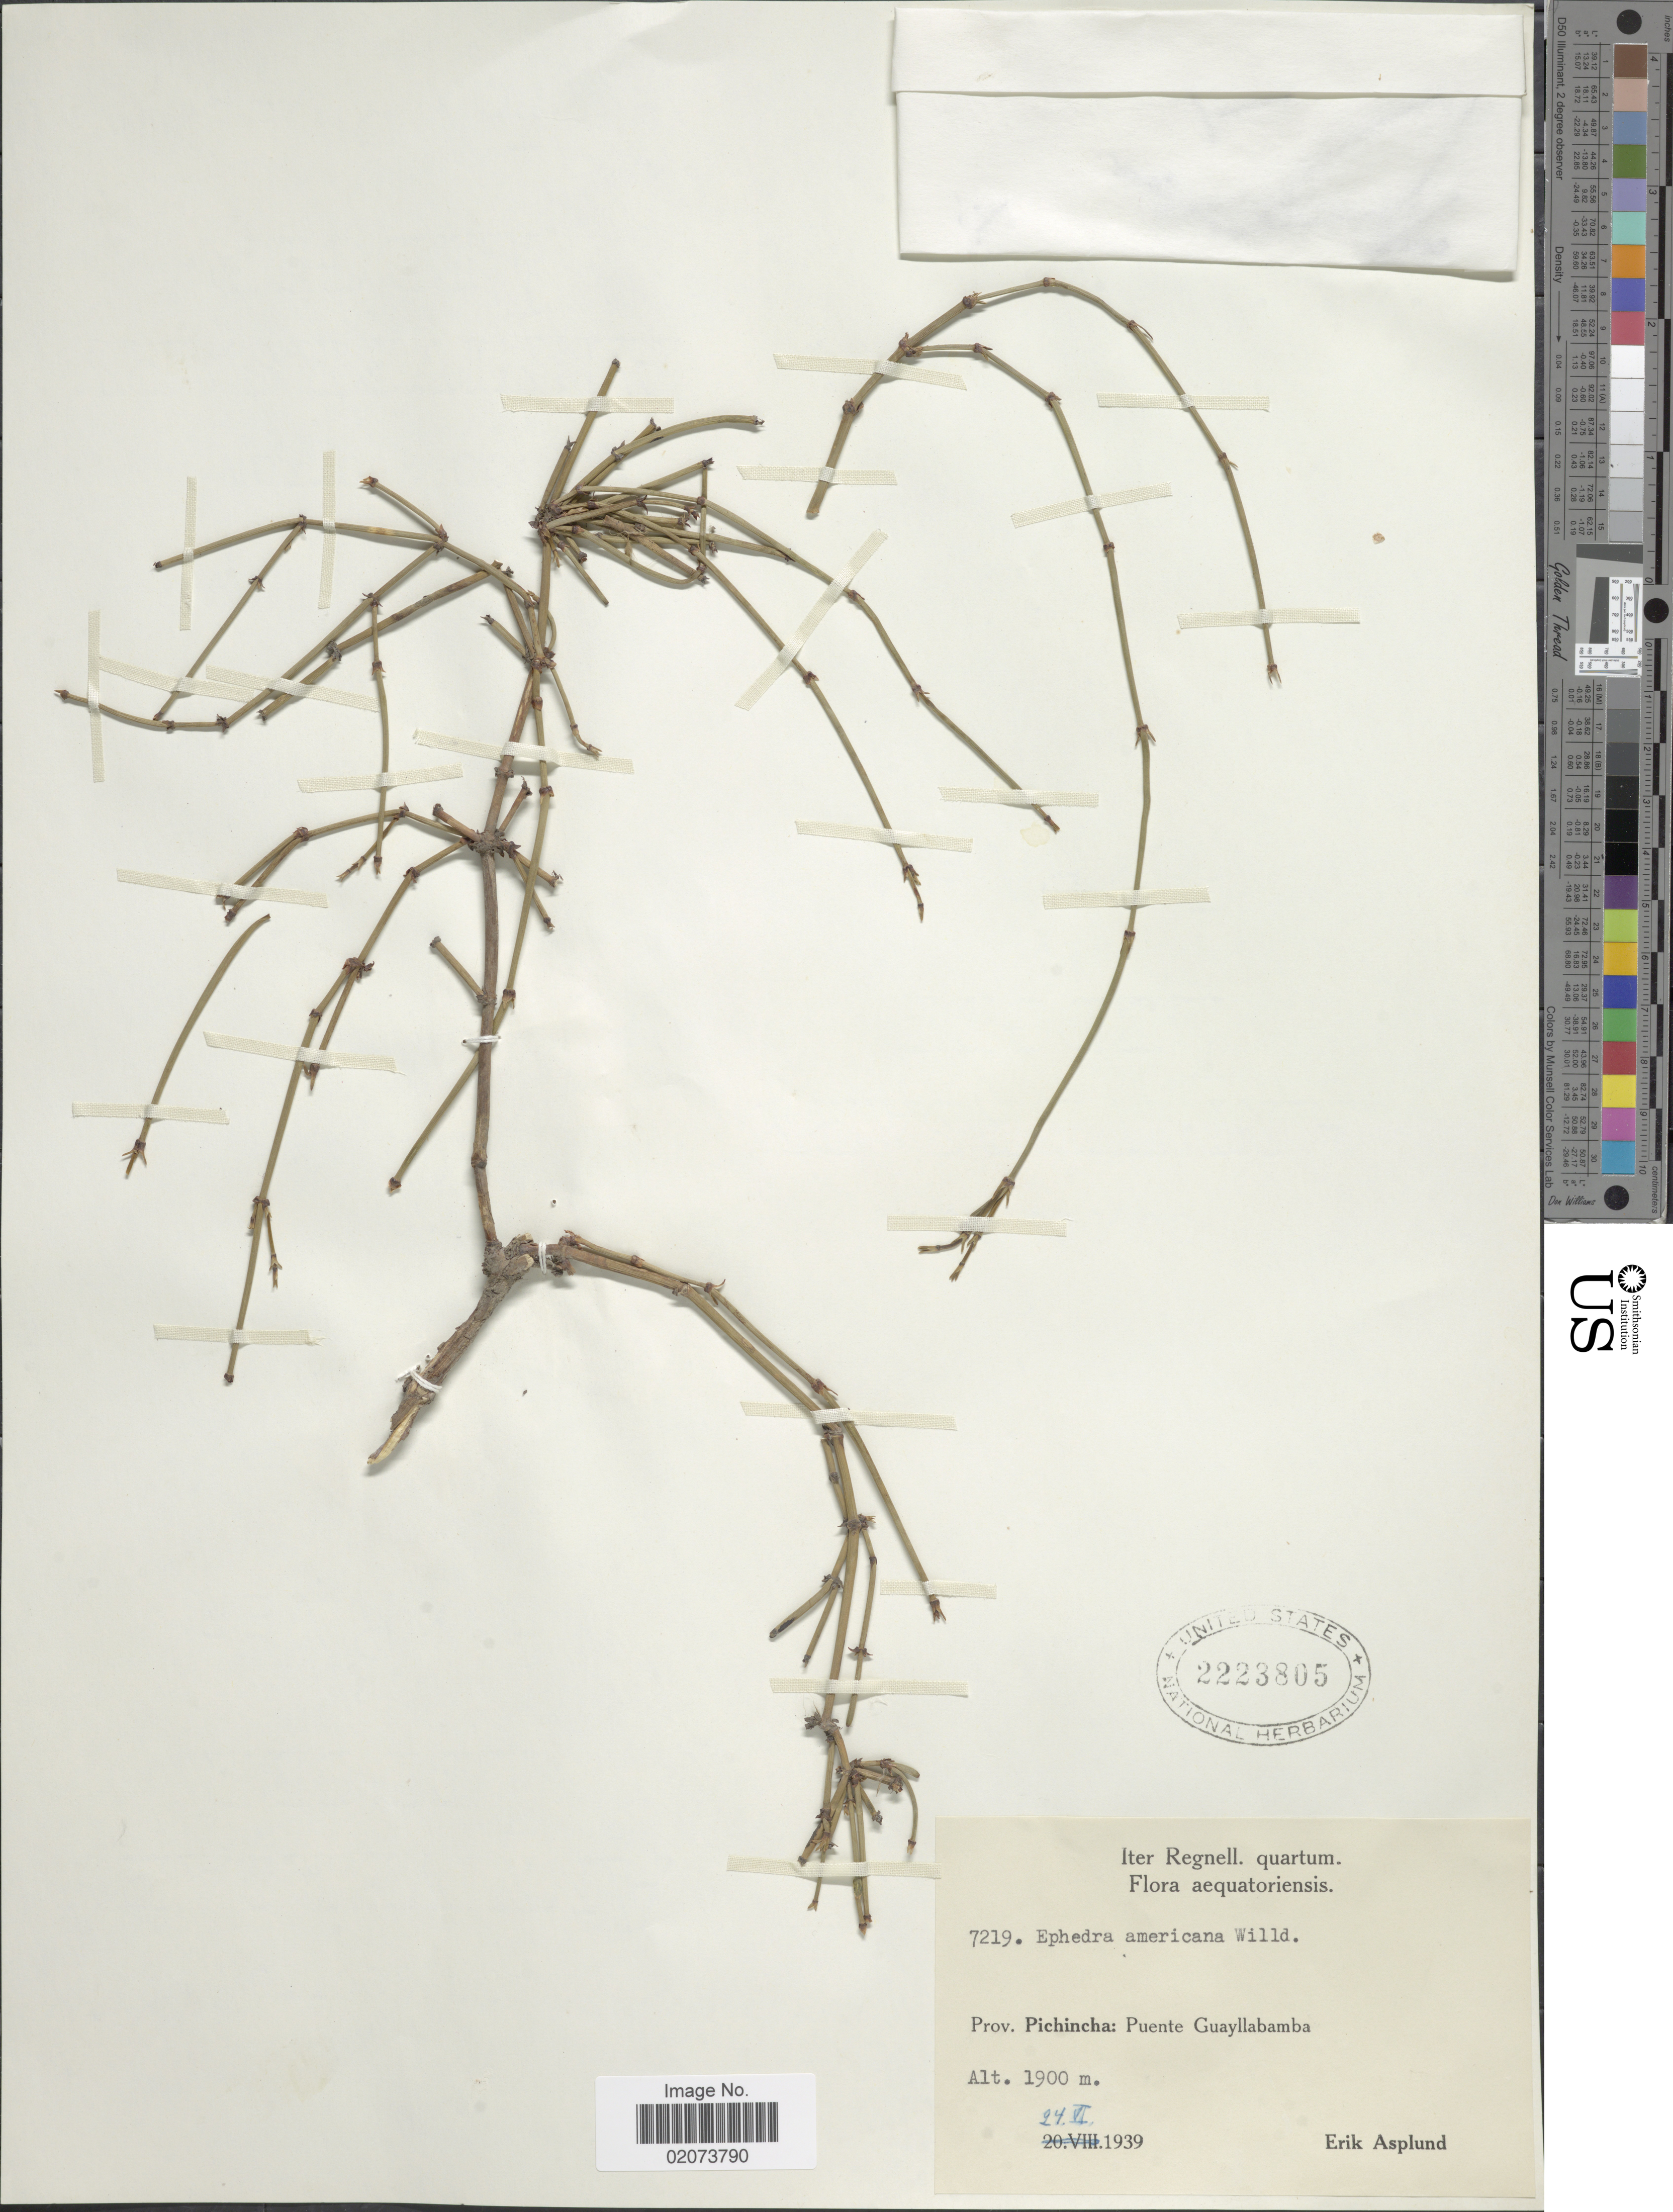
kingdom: Plantae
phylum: Tracheophyta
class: Gnetopsida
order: Ephedrales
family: Ephedraceae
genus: Ephedra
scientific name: Ephedra americana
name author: Humb. & Bonpl. ex Willd.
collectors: E. Asplund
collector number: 7219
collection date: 1939-06-24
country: Ecuador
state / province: Pichincha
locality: Prov. Pichincha: Puente Guayllabamba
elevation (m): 1900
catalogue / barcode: US 2223805